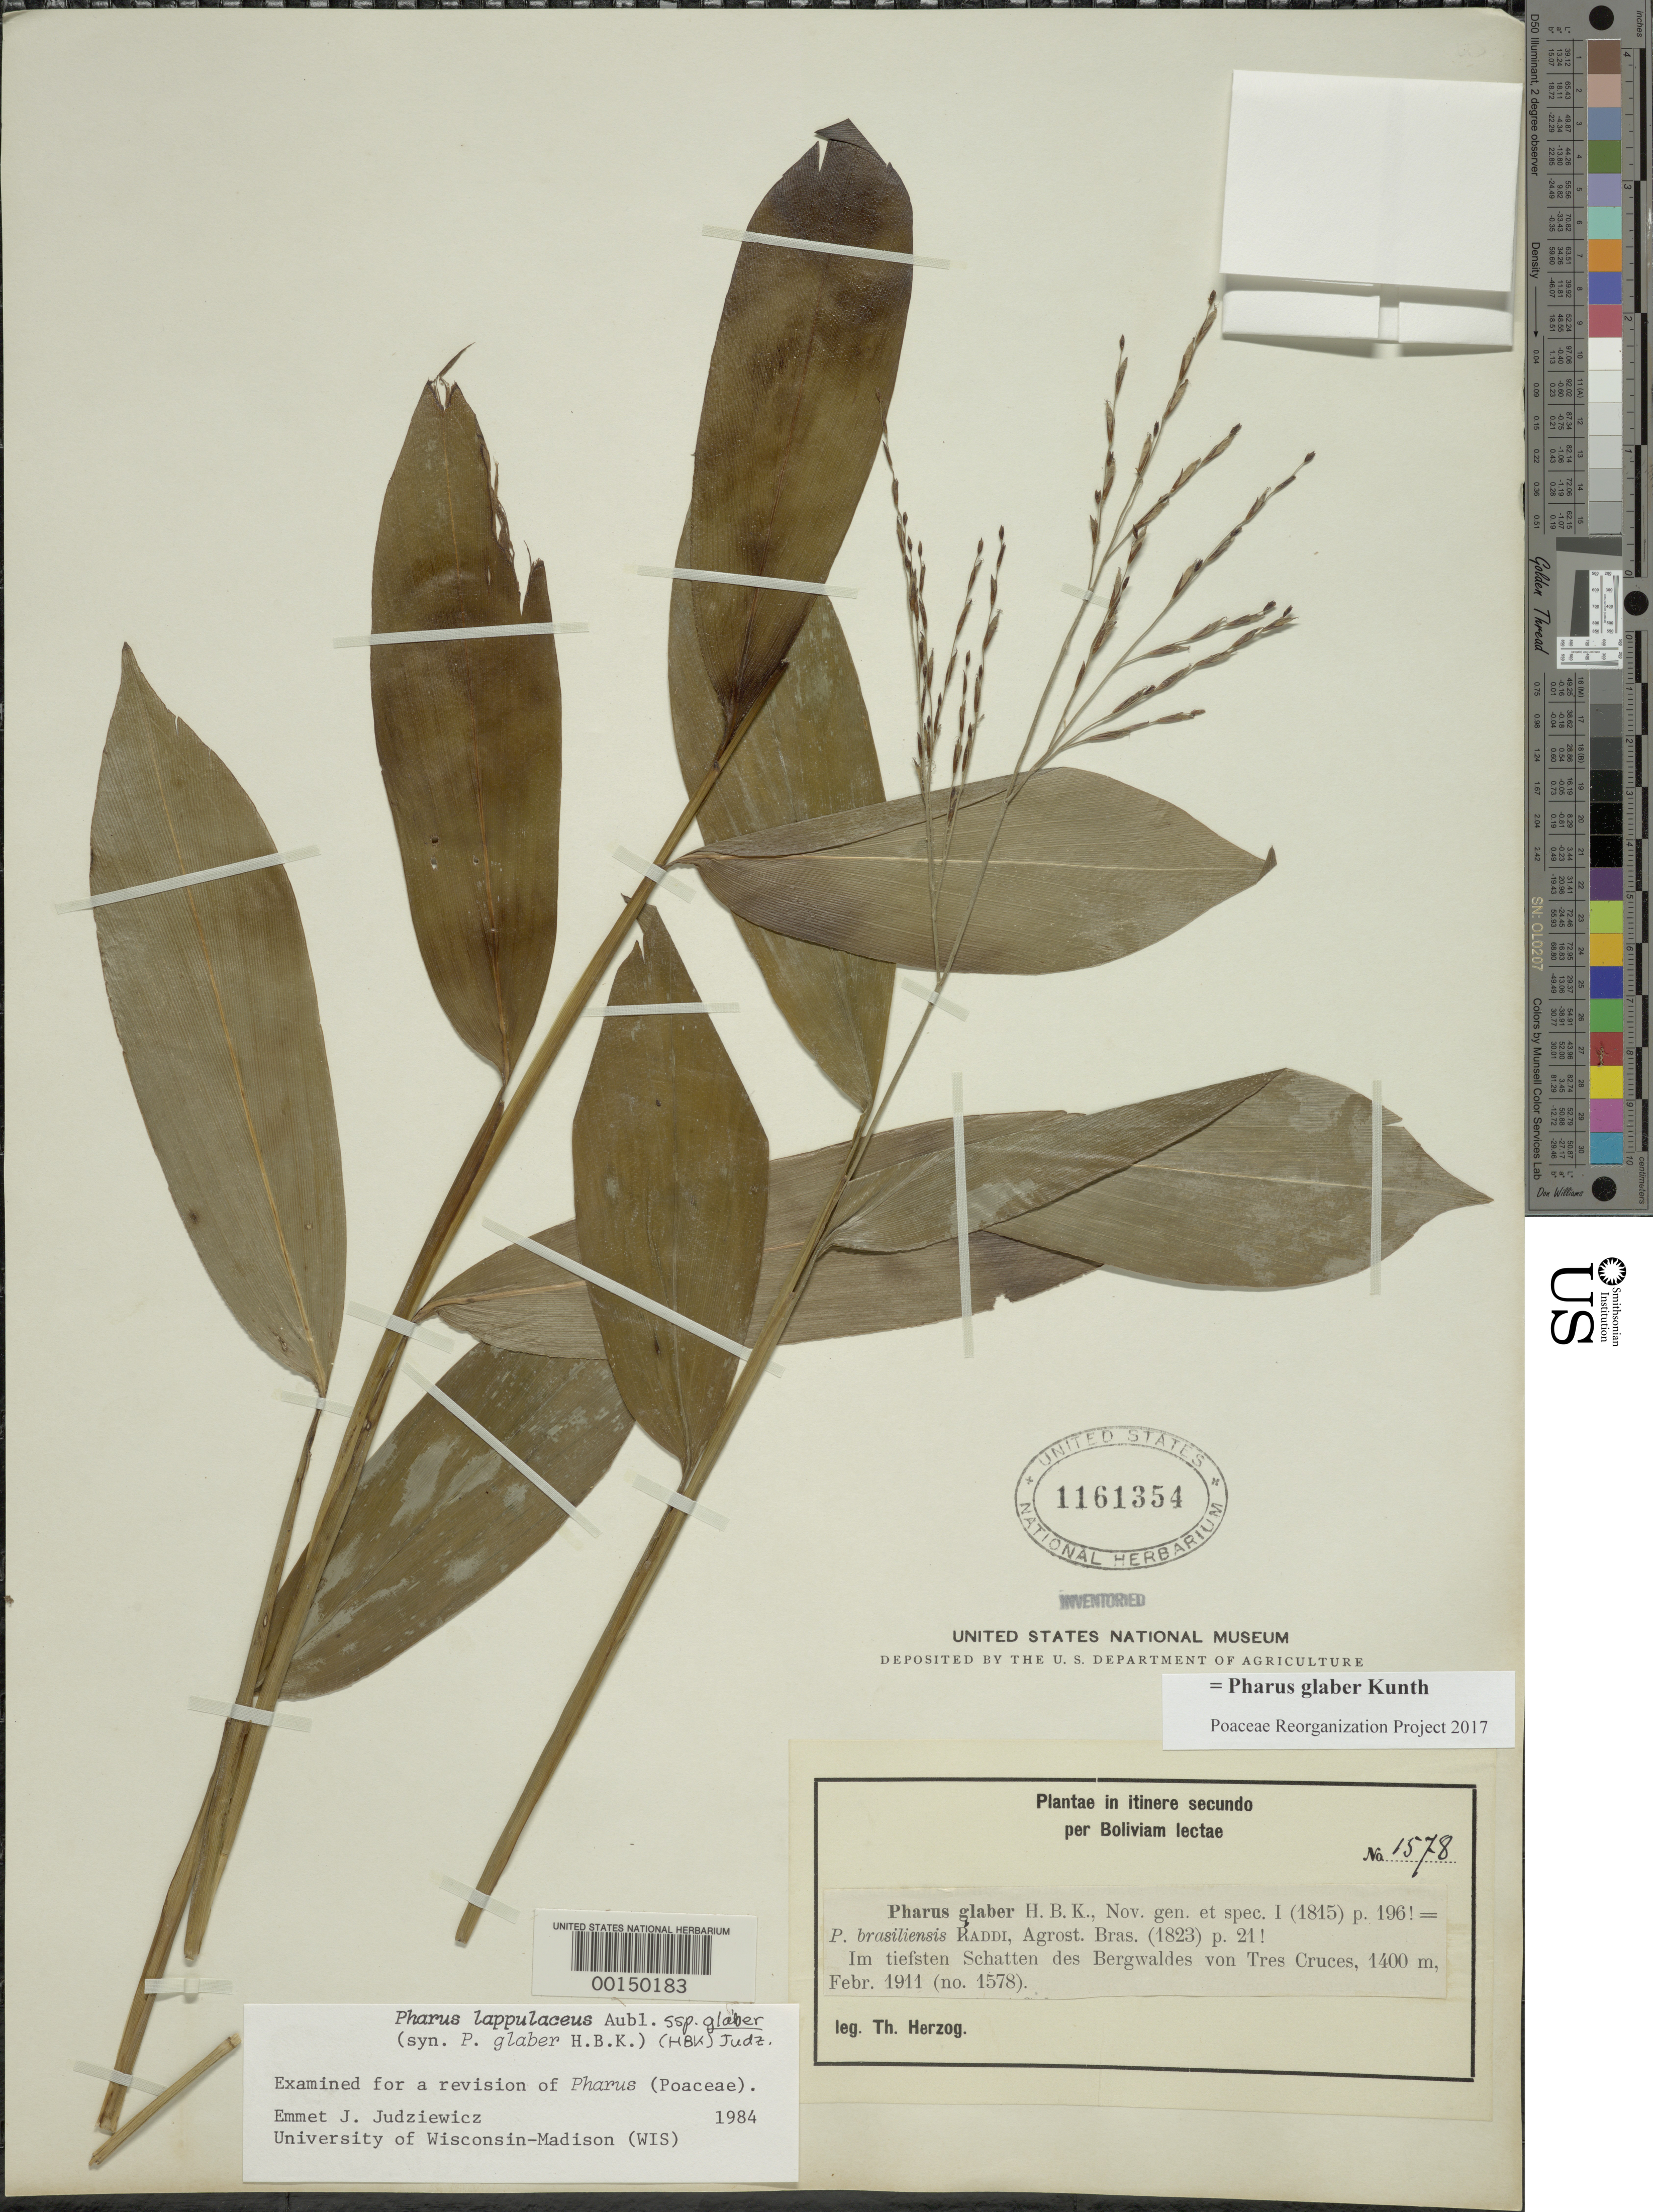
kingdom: Plantae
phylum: Tracheophyta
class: Liliopsida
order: Poales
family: Poaceae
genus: Pharus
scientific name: Pharus glaber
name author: Kunth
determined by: Poaceae Reorganization Project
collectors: T. K. J. Herzog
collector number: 1578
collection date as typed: Feb 1911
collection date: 1911-02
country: Bolivia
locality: Mapiri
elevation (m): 1400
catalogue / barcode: US 1161354